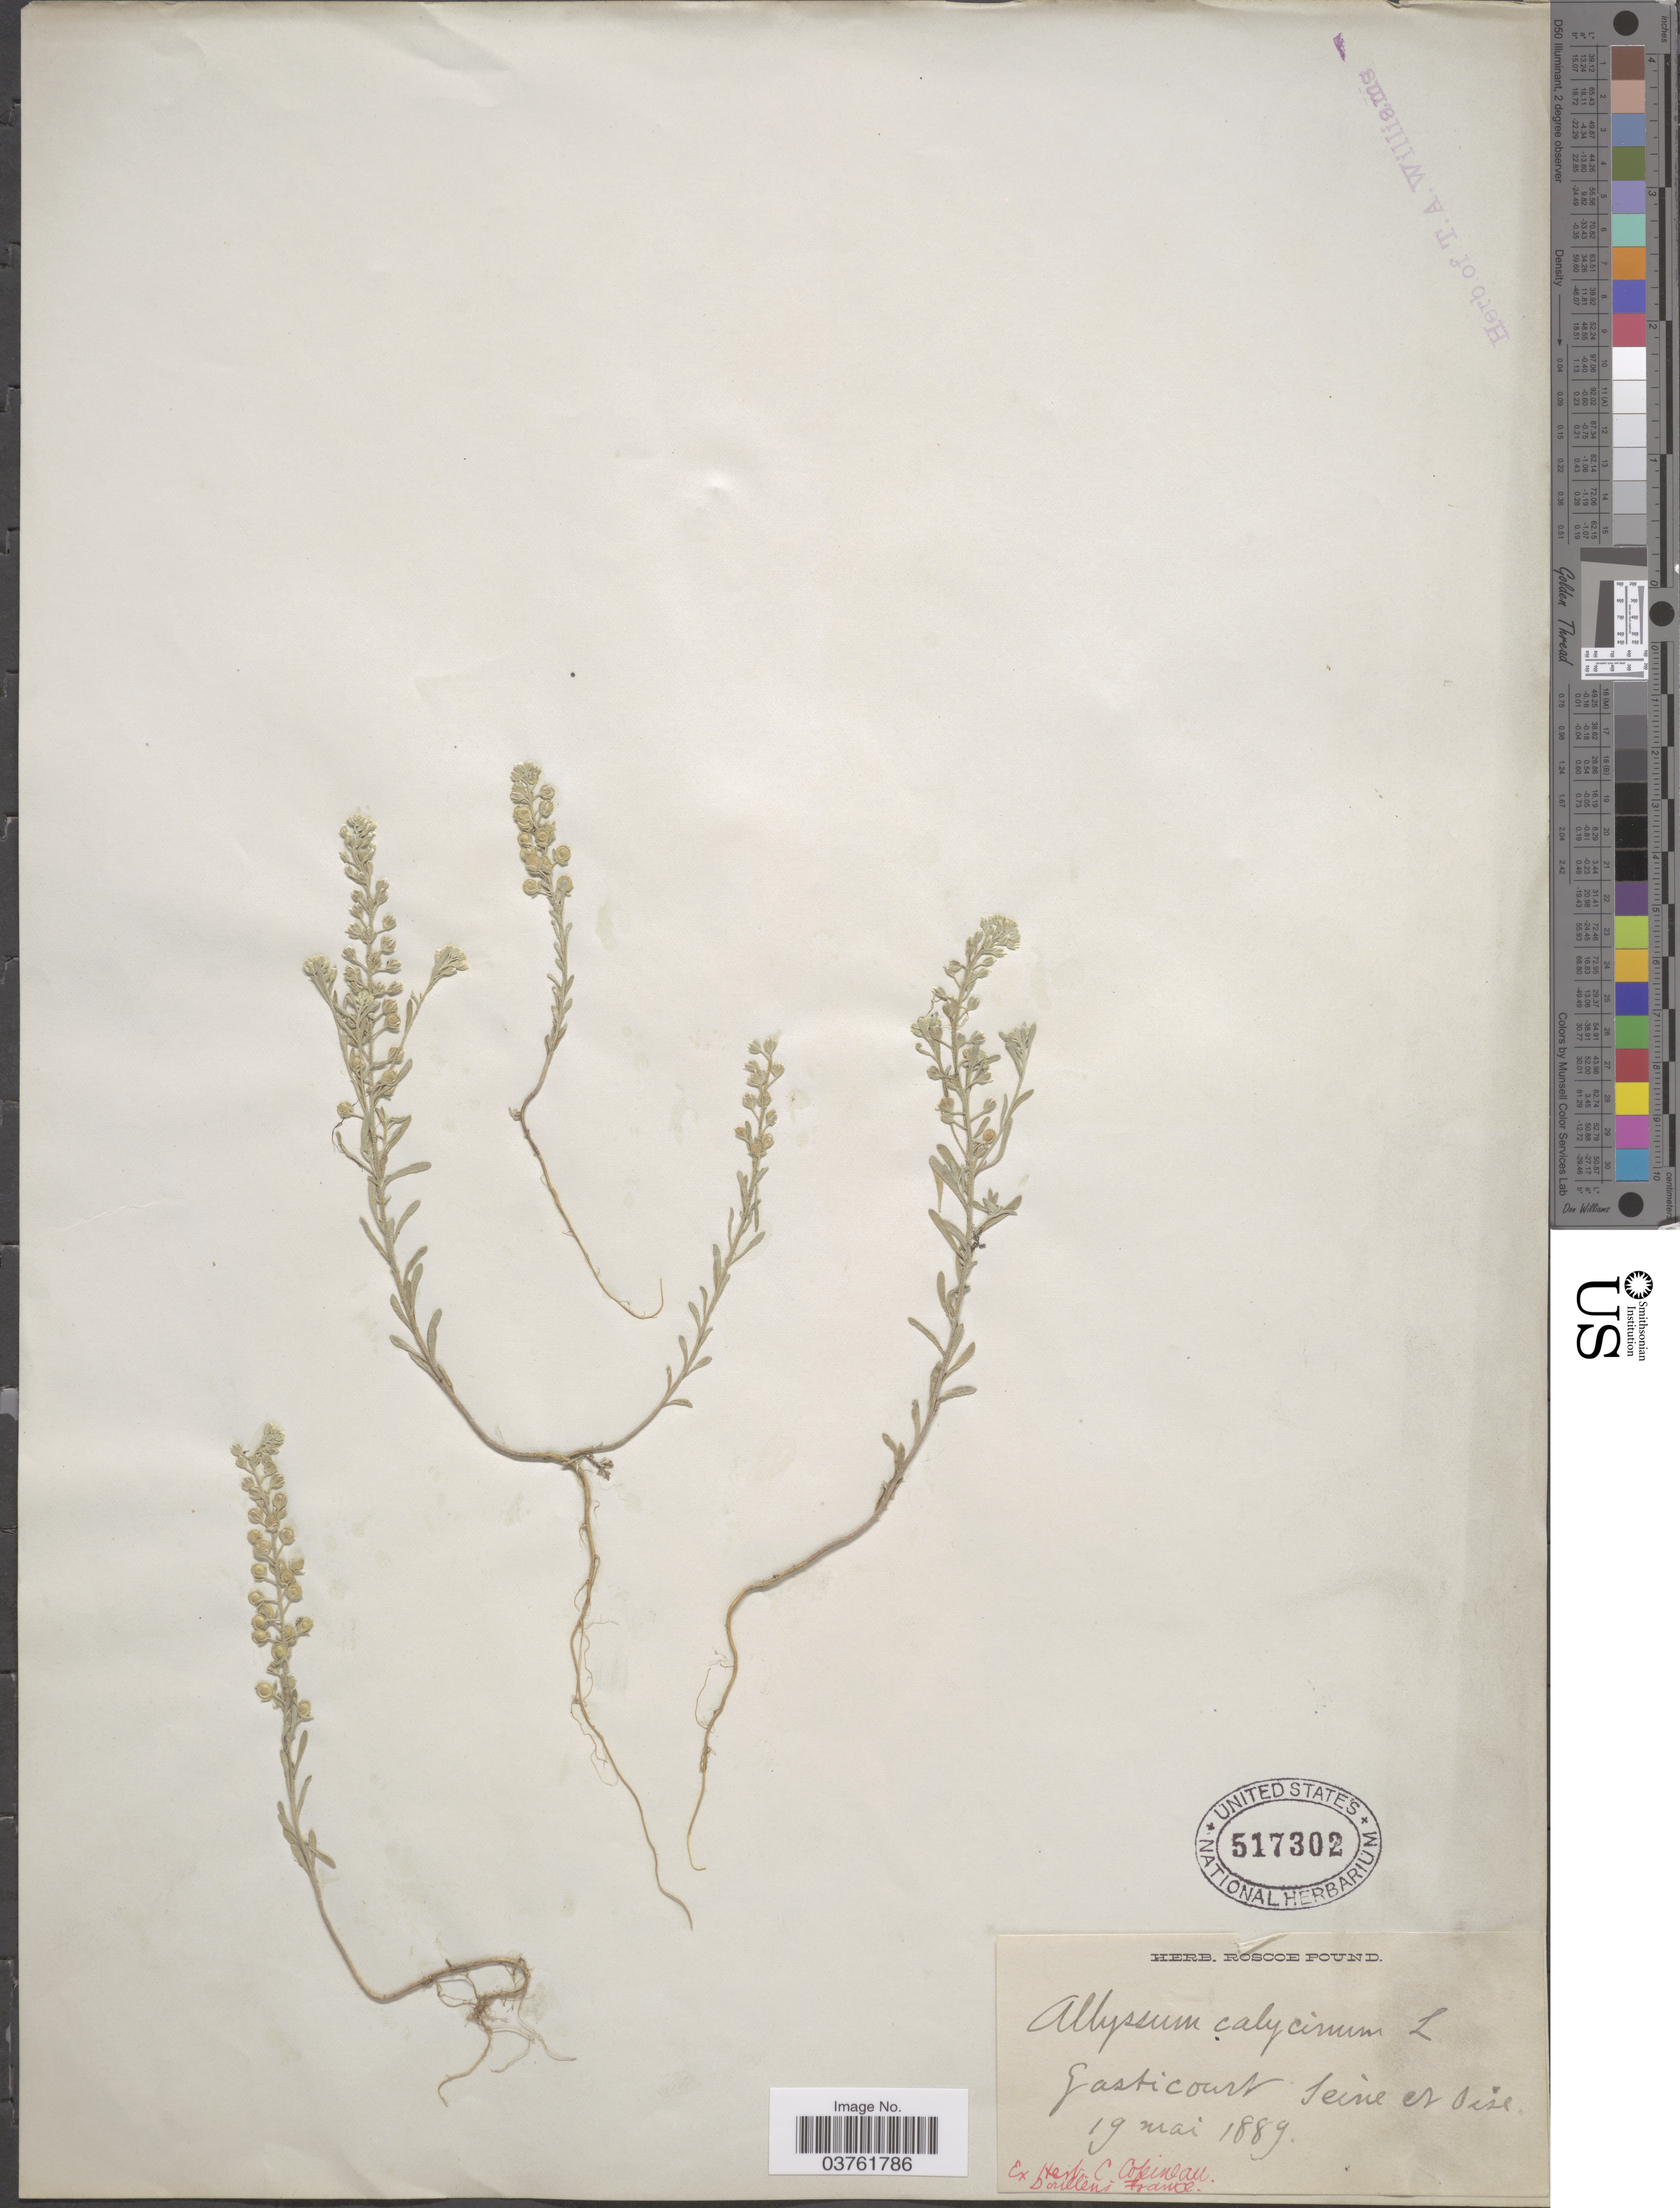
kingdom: Plantae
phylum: Tracheophyta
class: Magnoliopsida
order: Brassicales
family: Brassicaceae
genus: Alyssum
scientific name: Alyssum alyssoides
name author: (L.) L.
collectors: ex herb. C. Copineau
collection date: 1889-05-19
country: France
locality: Easticourt Seine et Oise.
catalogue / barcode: US 517302